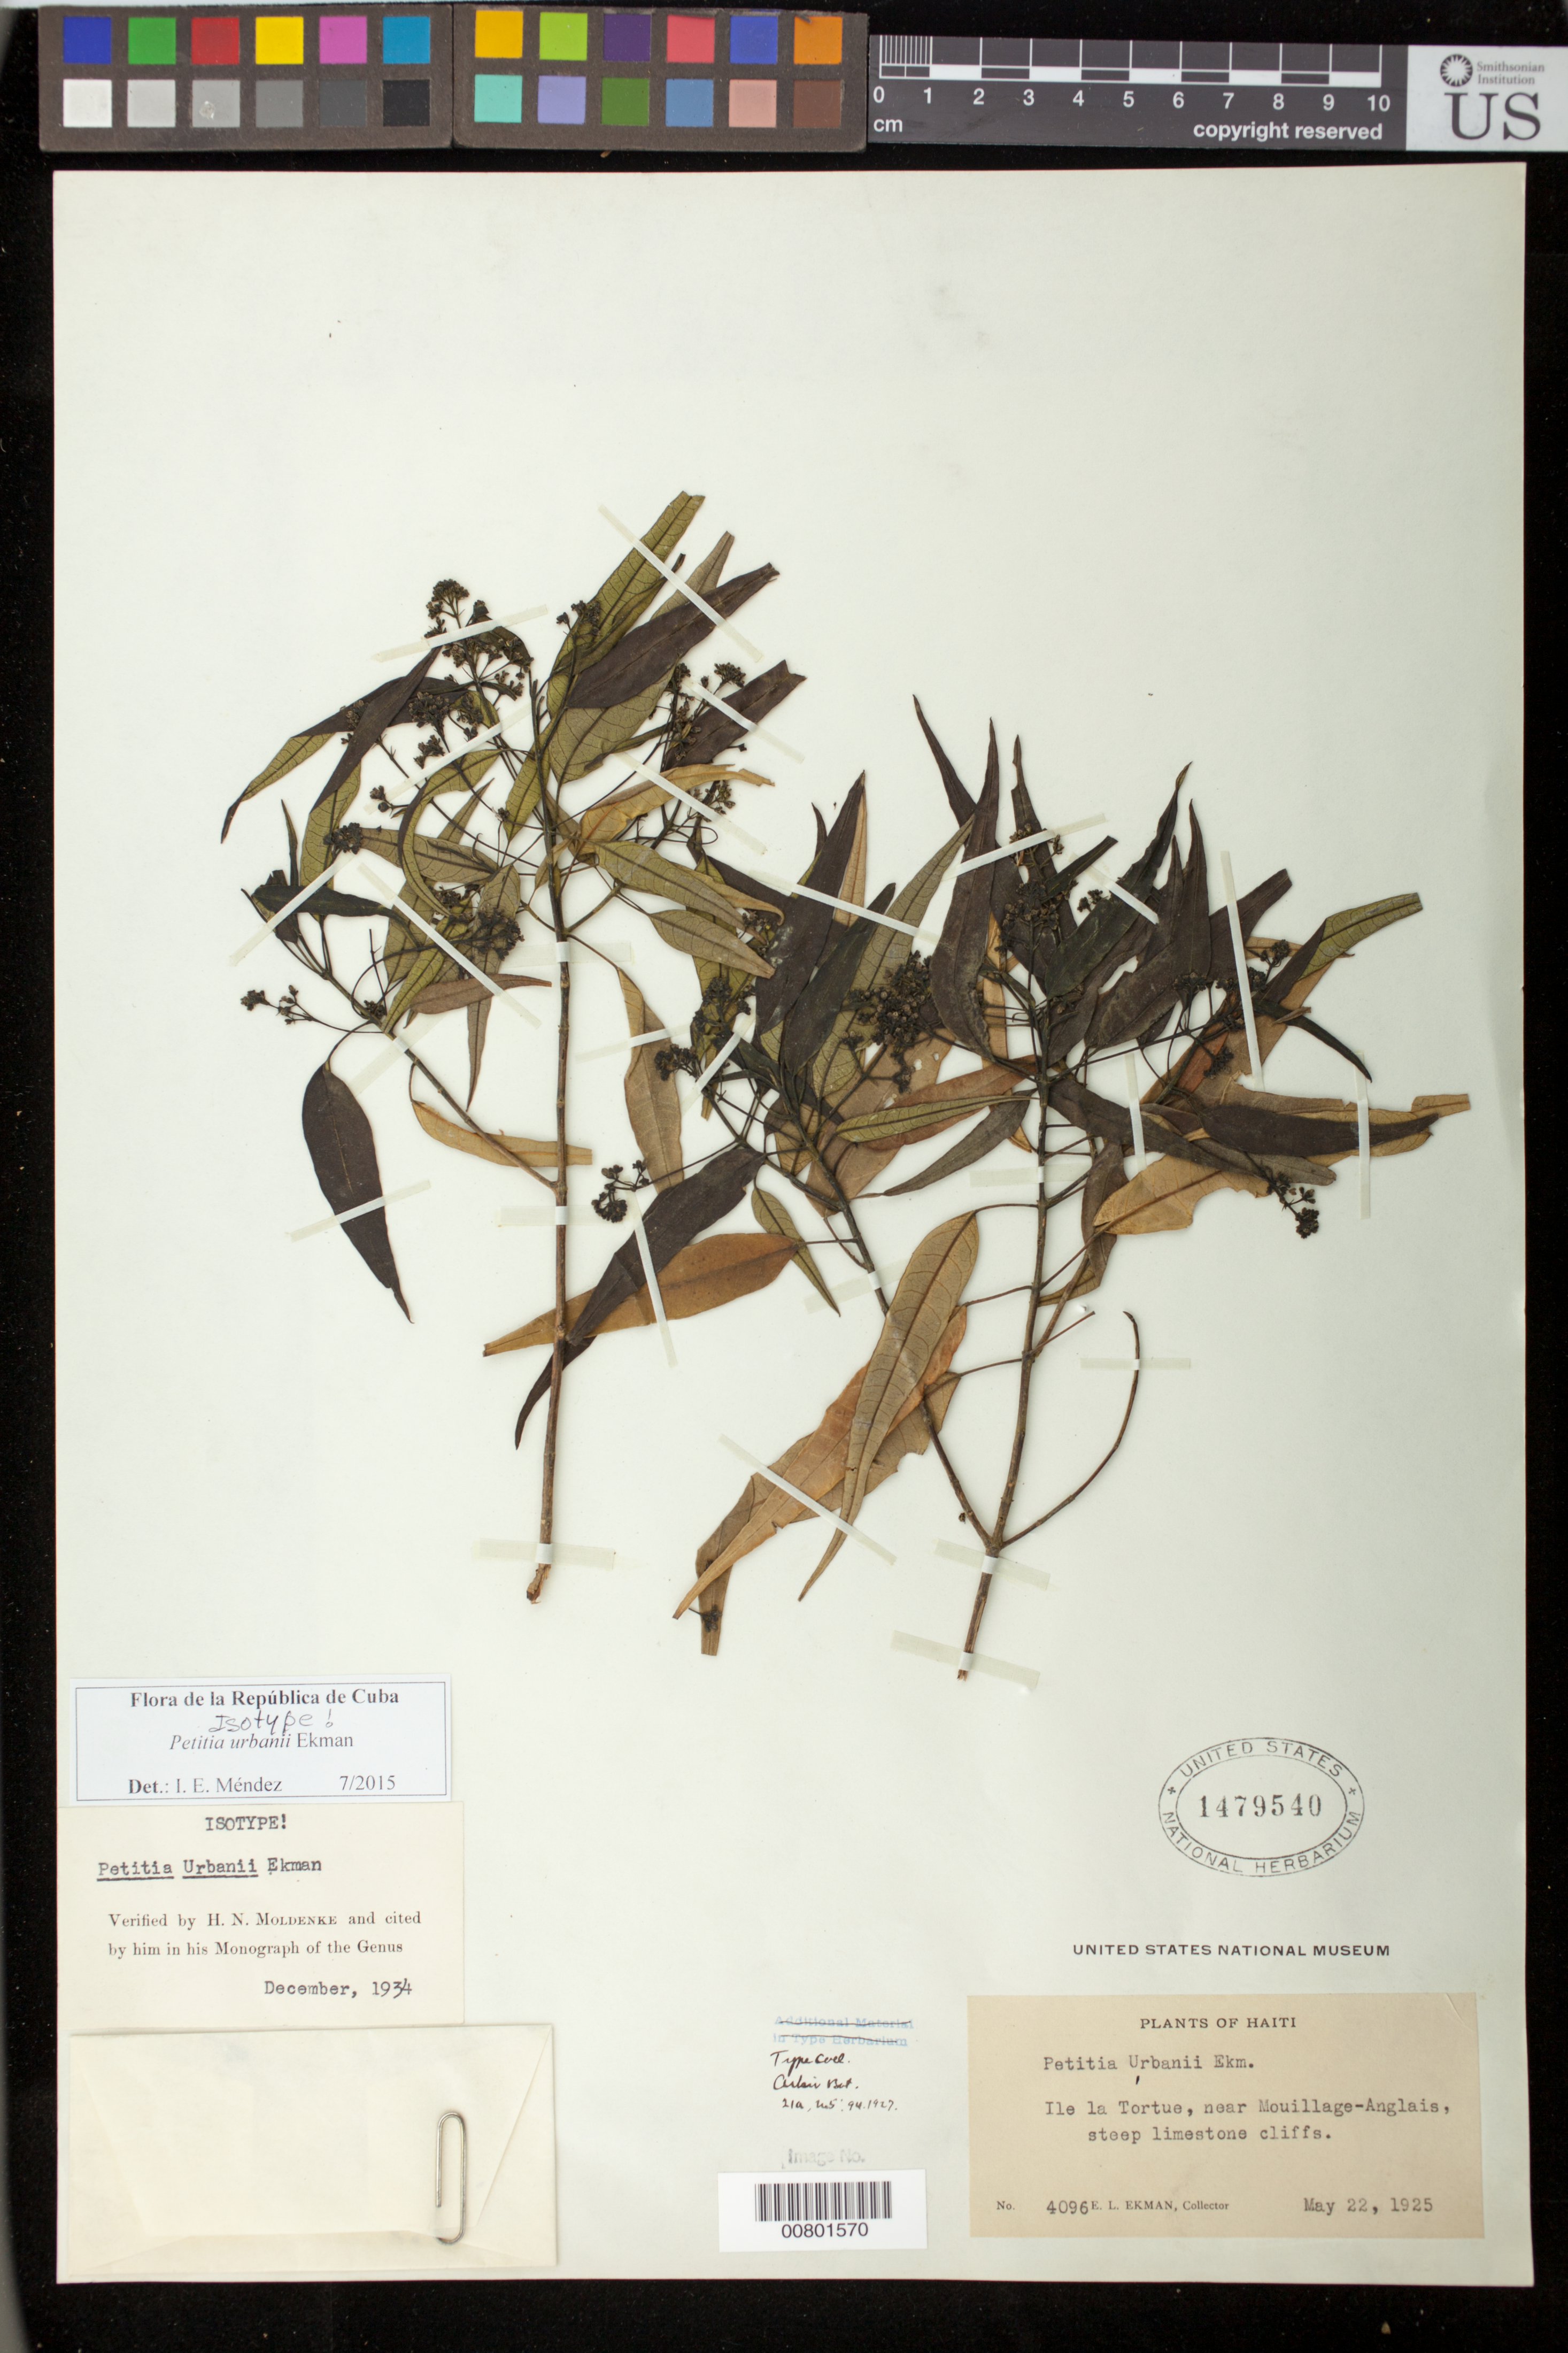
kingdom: Plantae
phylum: Tracheophyta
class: Magnoliopsida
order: Lamiales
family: Lamiaceae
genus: Petitia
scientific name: Petitia urbanii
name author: Ekman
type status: Isotype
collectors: E. L. Ekman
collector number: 4096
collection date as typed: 22 May 1925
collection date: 1925-05-22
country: Haiti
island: Tortuga Island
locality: Ile la Tortue, near Mouillage-Anglais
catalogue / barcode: US 1479540